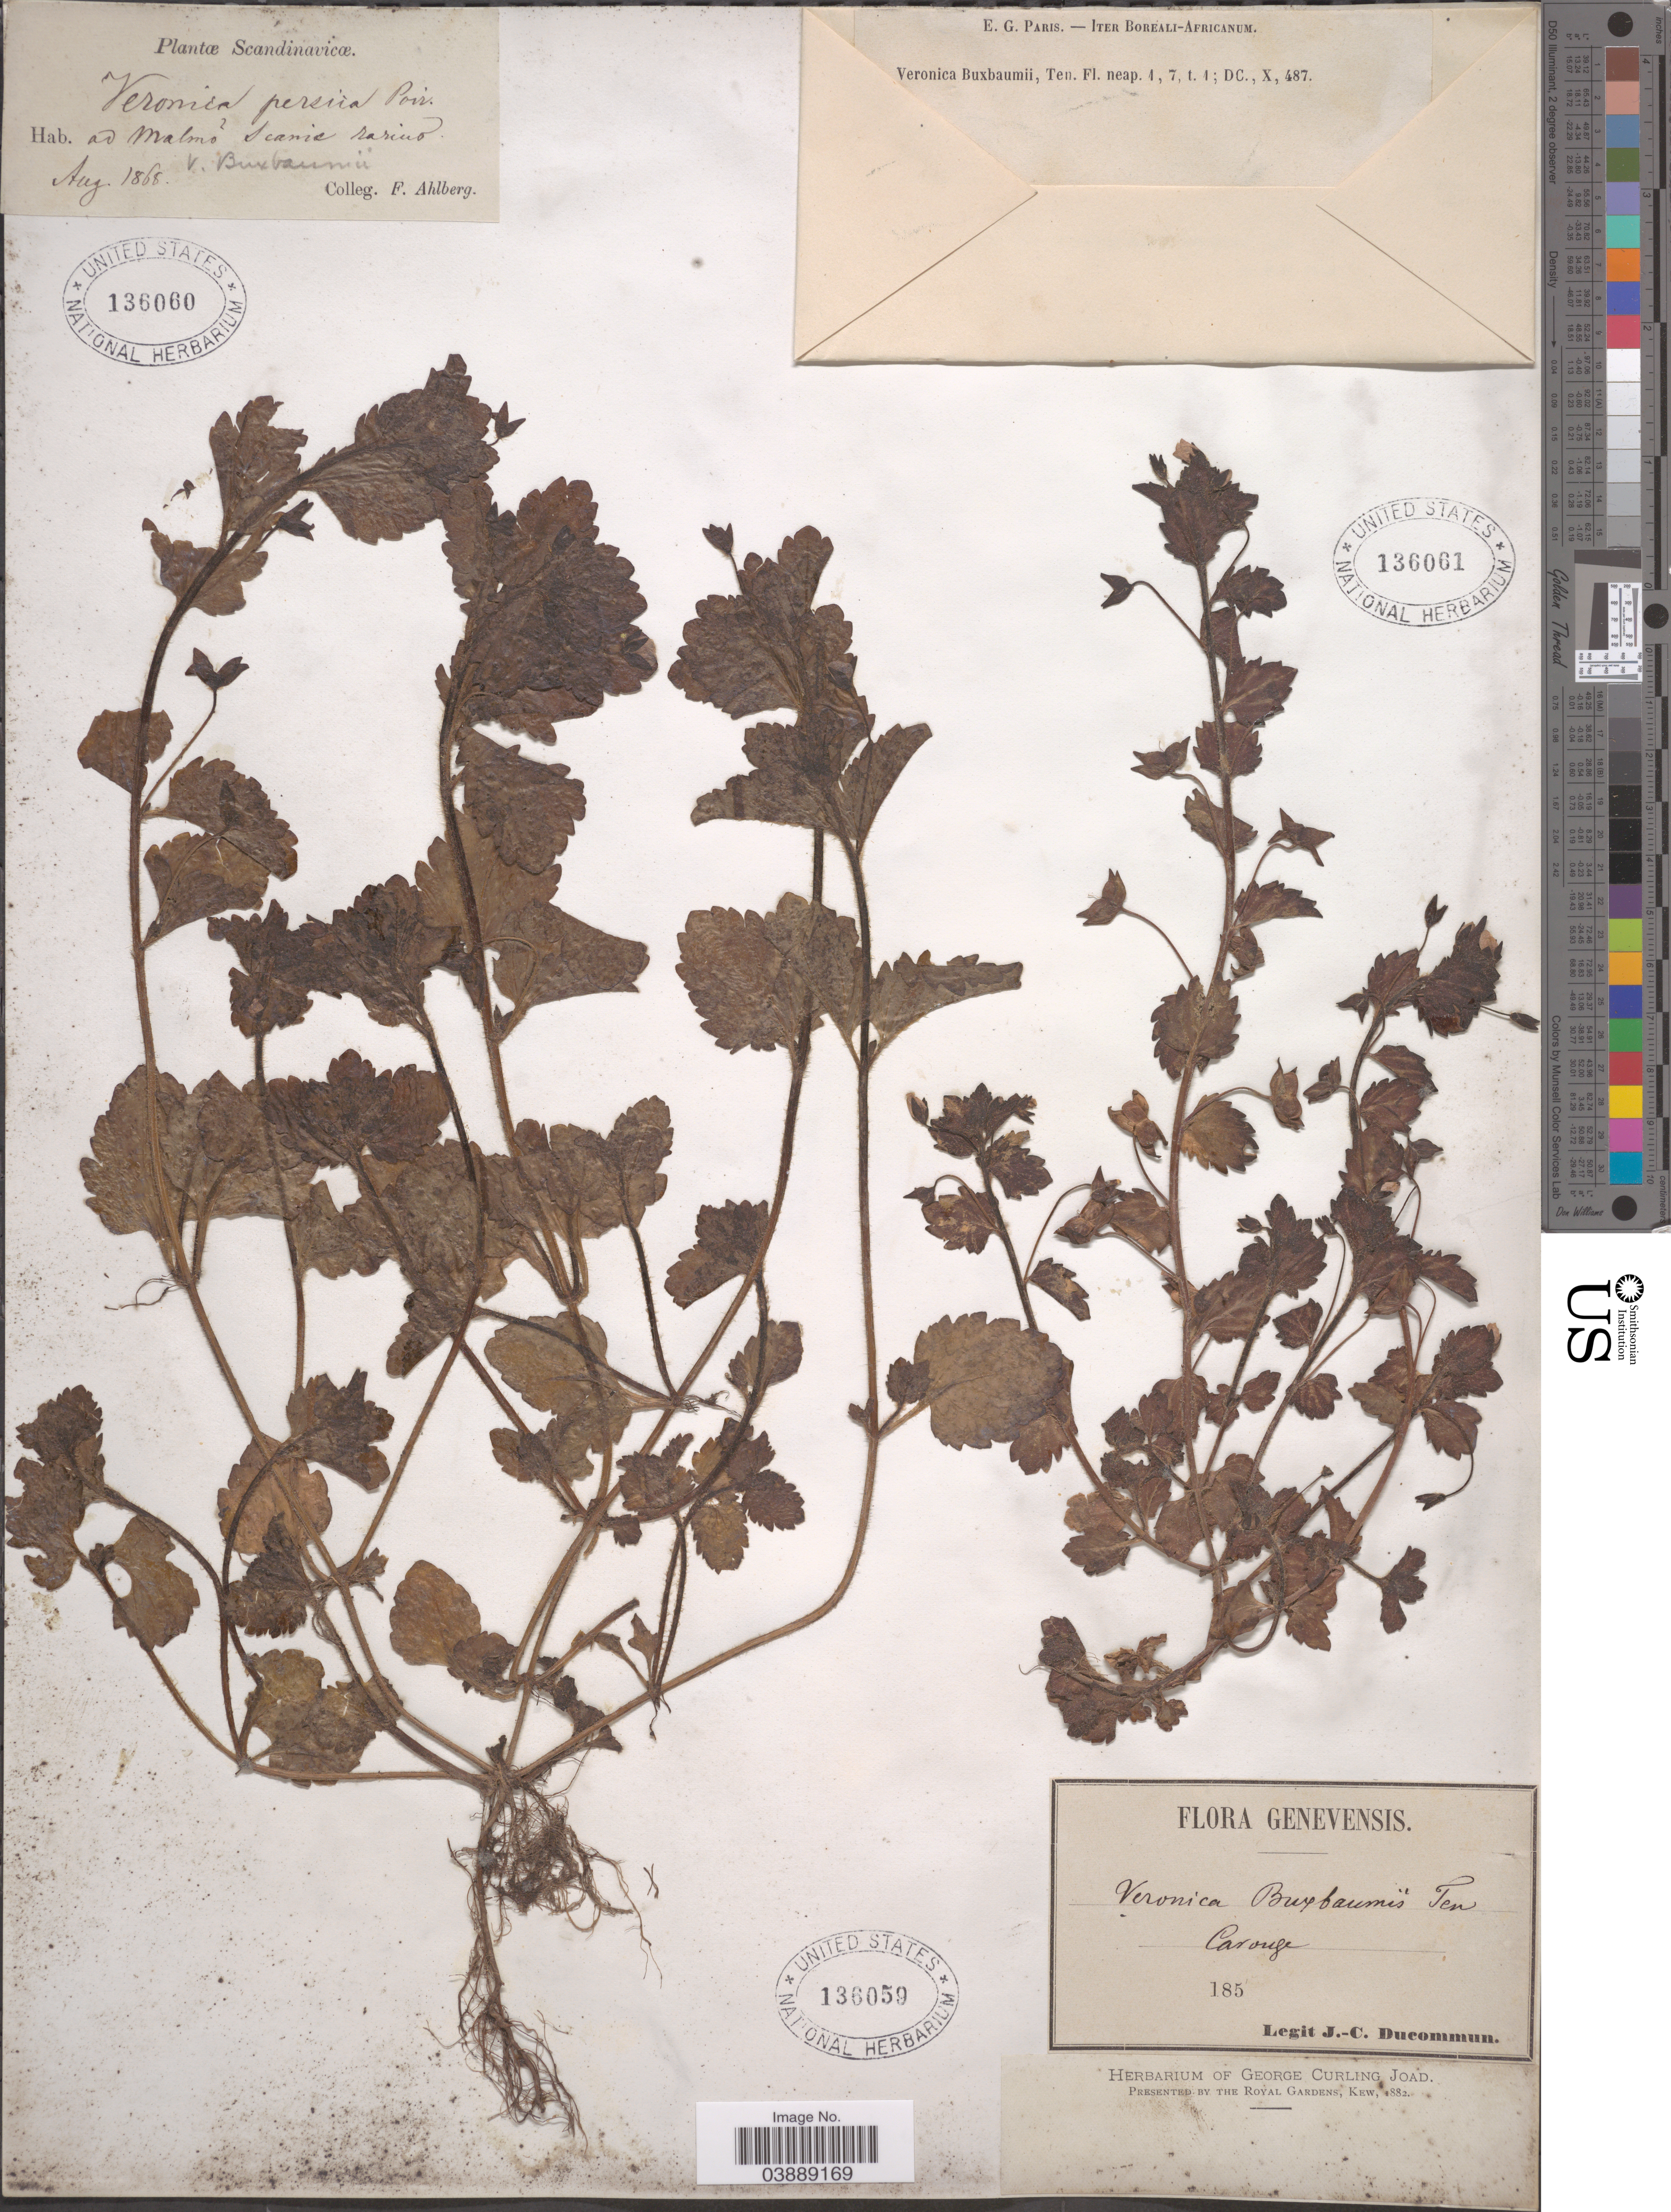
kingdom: Plantae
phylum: Tracheophyta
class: Magnoliopsida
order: Lamiales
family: Plantaginaceae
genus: Veronica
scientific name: Veronica buxbaumii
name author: Ten.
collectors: Paris, E.G.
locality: Iter Boreali-Africanum.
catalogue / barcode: US 136061-3